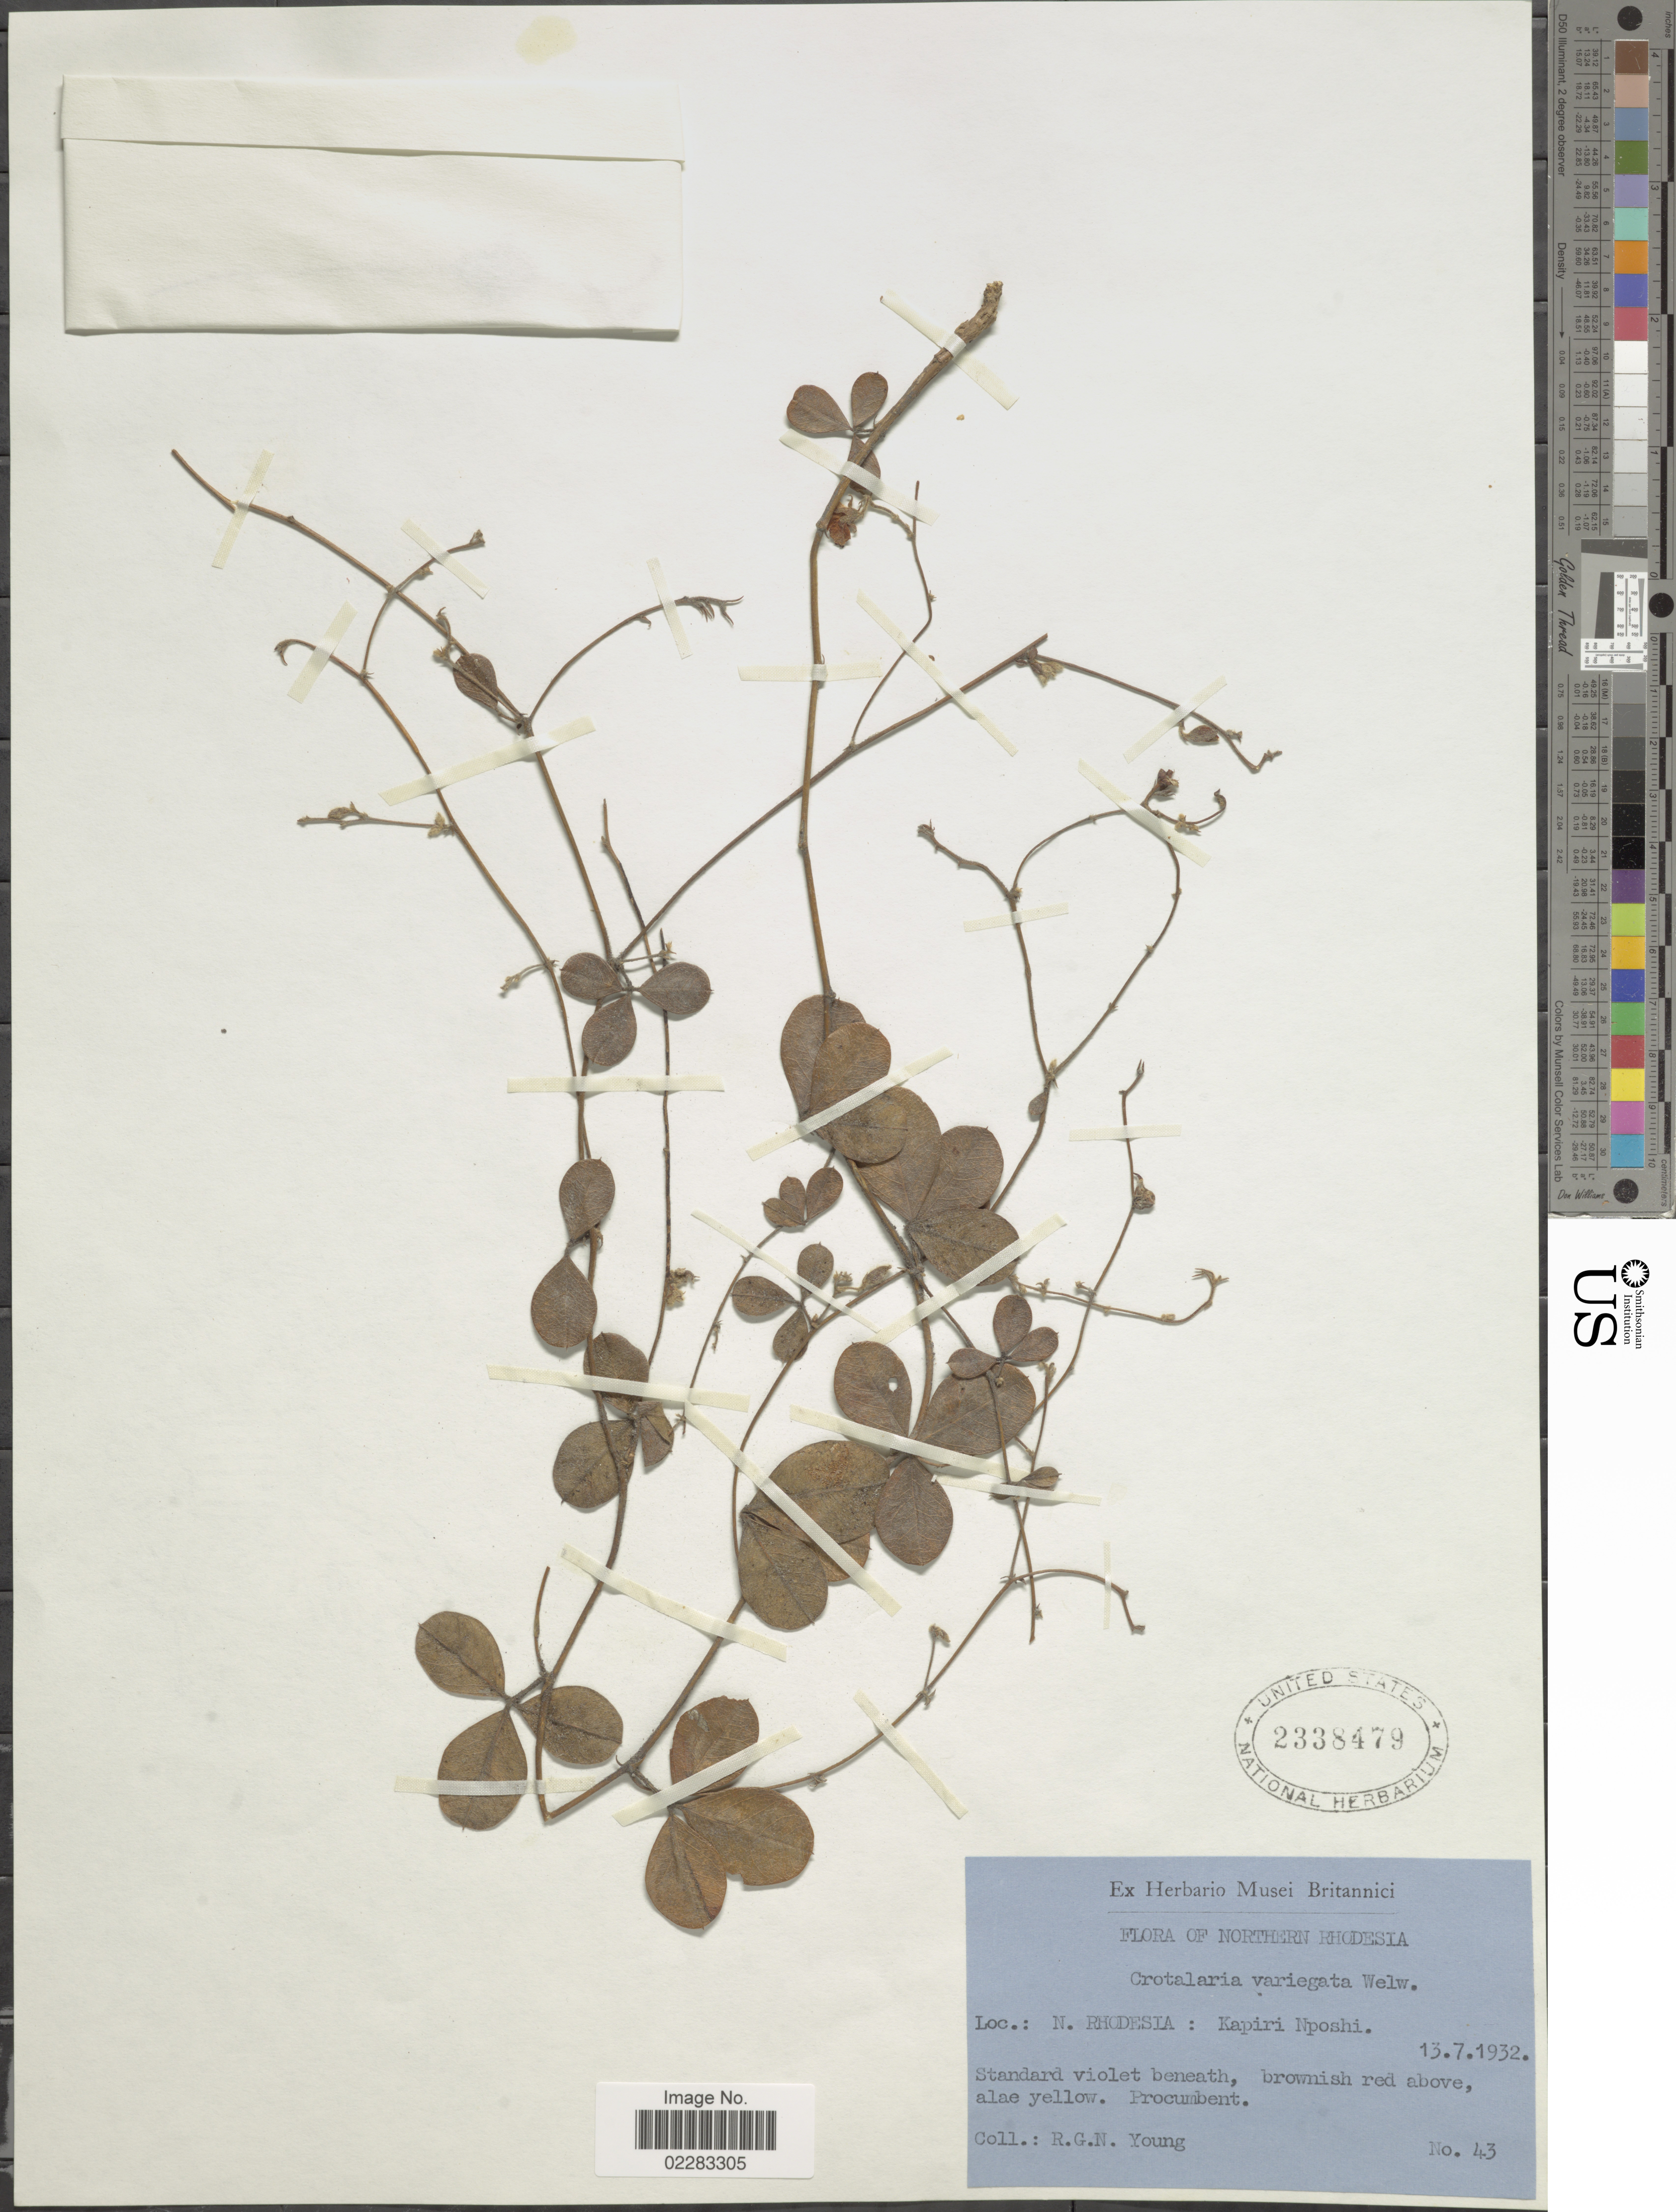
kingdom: Plantae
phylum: Tracheophyta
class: Magnoliopsida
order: Fabales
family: Fabaceae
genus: Crotalaria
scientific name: Crotalaria variegata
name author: Baker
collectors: R. Young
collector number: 43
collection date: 1932-07-13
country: Zambia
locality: Northern Rhodesia, : Kapiri Nposhi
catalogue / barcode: US 2338479